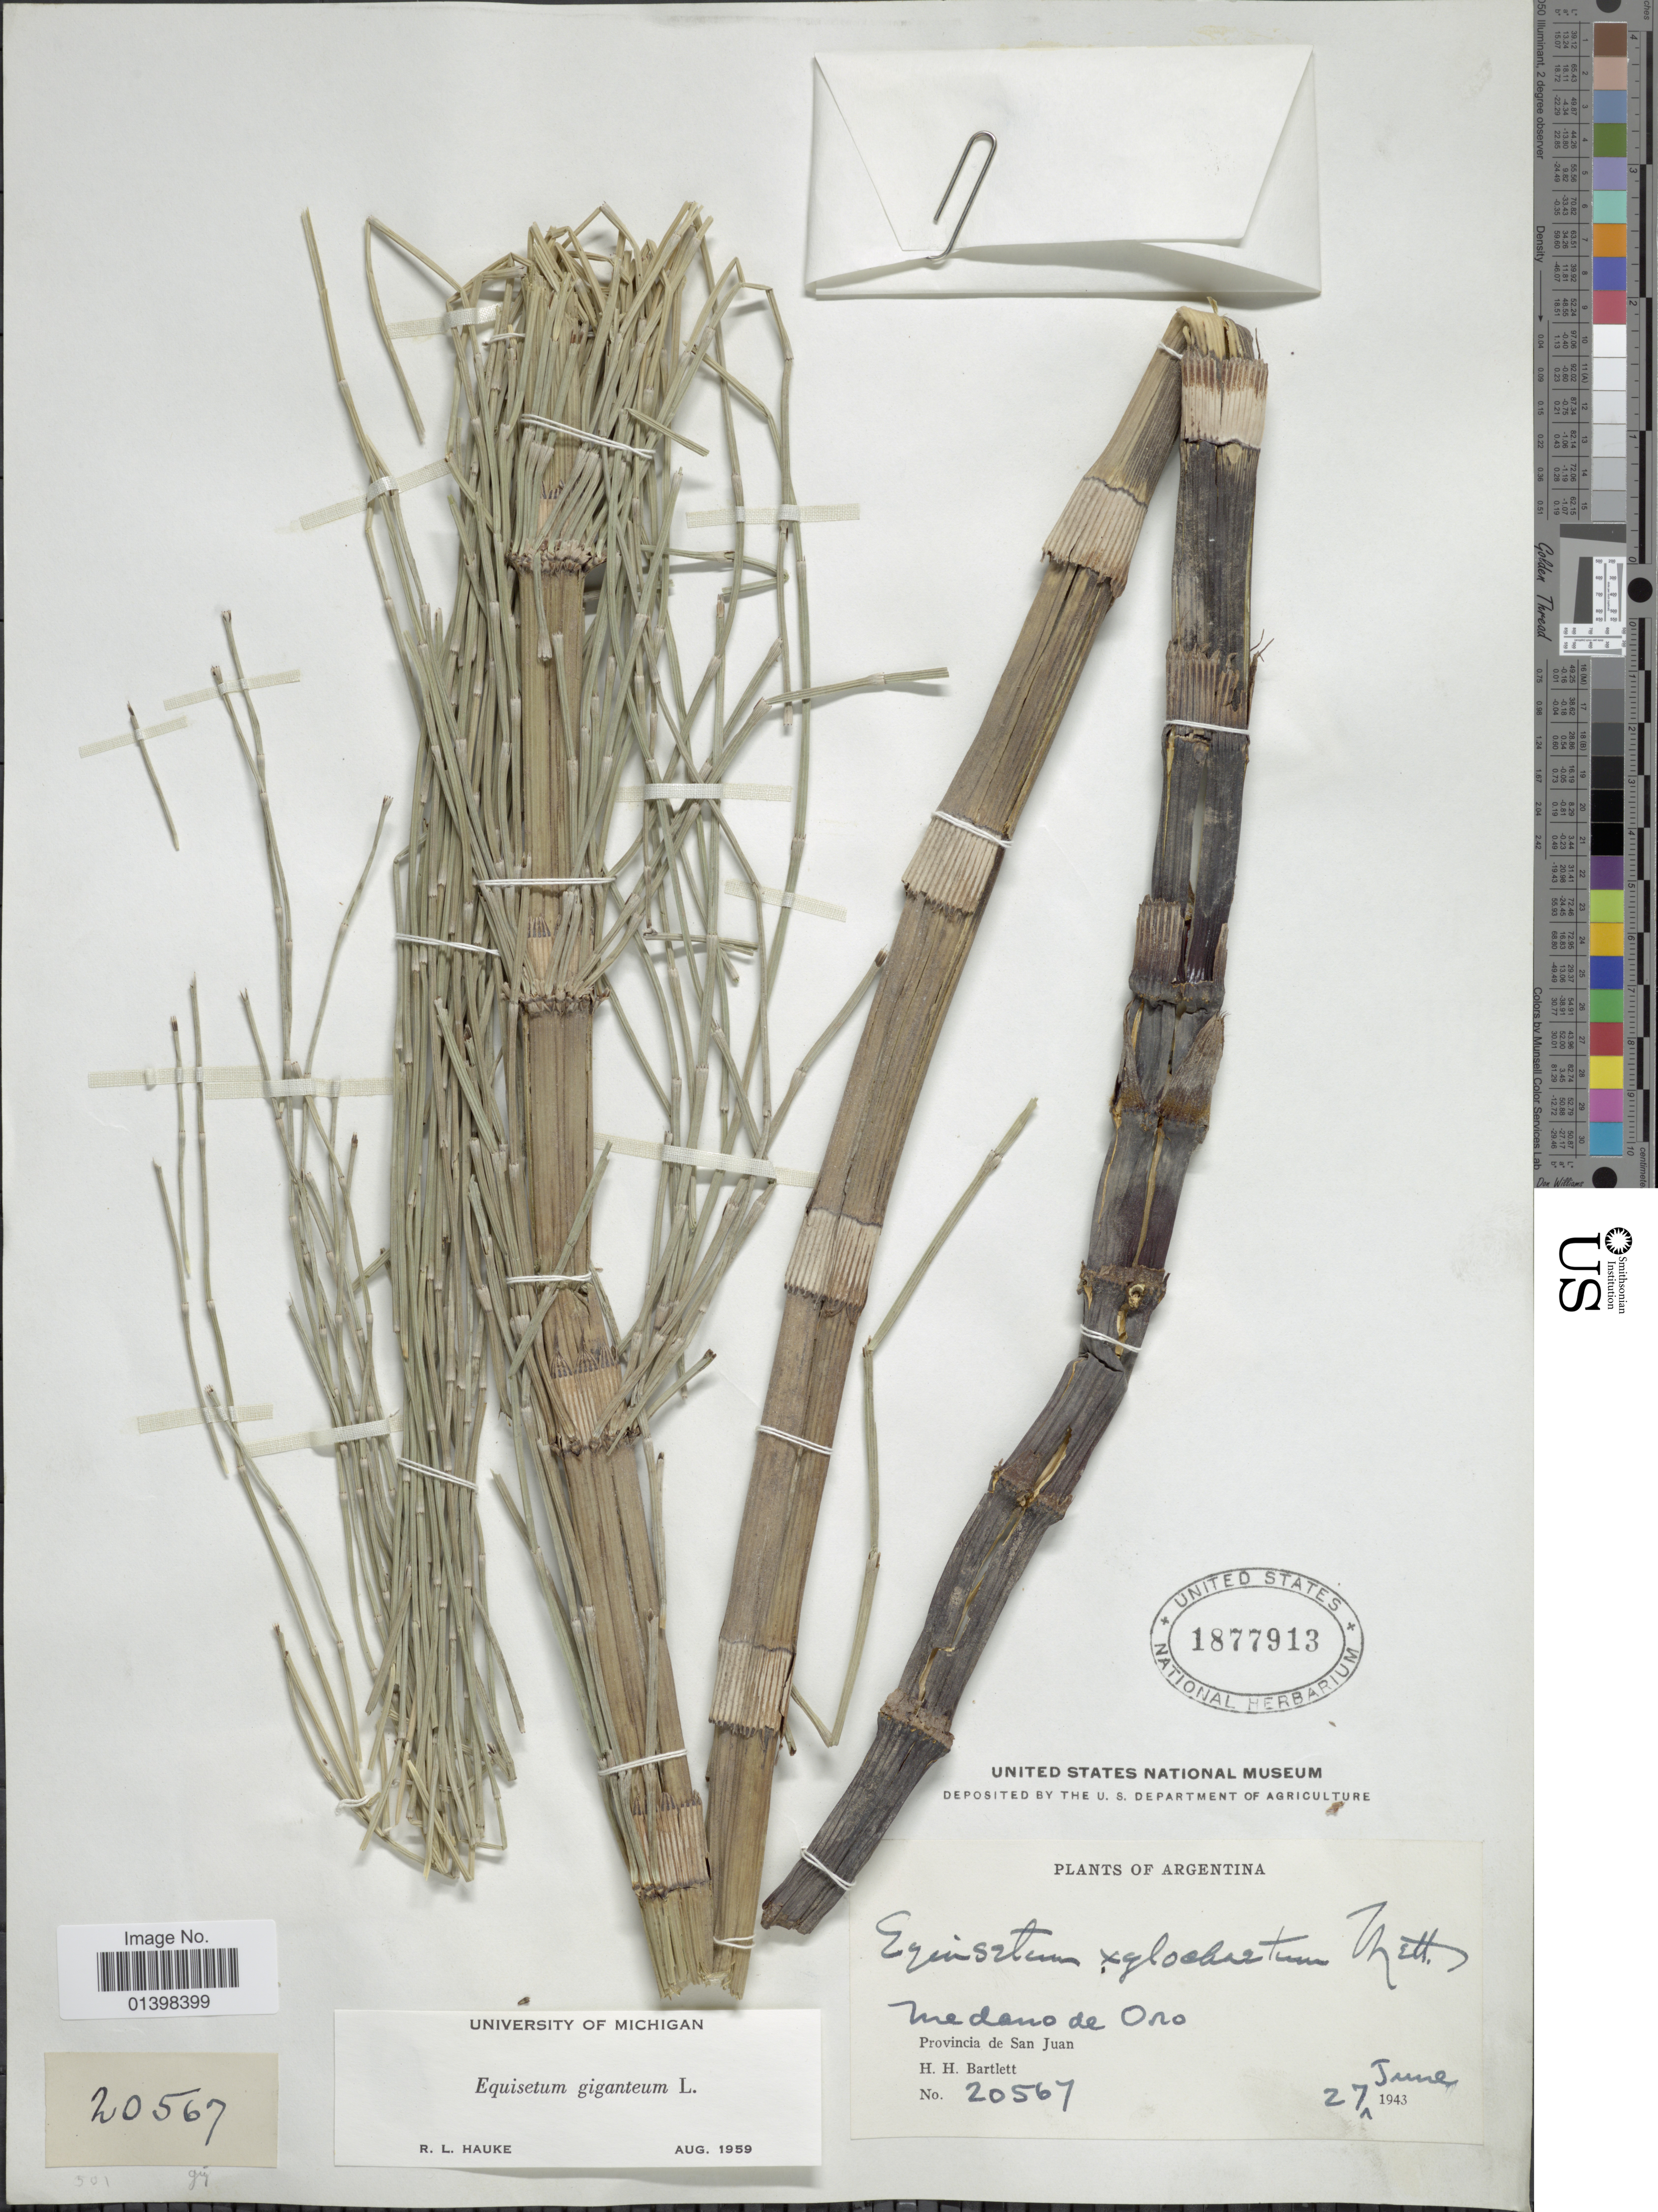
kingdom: Plantae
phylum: Tracheophyta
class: Polypodiopsida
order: Equisetales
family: Equisetaceae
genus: Equisetum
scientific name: Equisetum giganteum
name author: L.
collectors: H. H. Bartlett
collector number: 20567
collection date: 1943-06-27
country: Argentina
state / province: San Juan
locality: Medano de Oro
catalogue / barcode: US 1877913